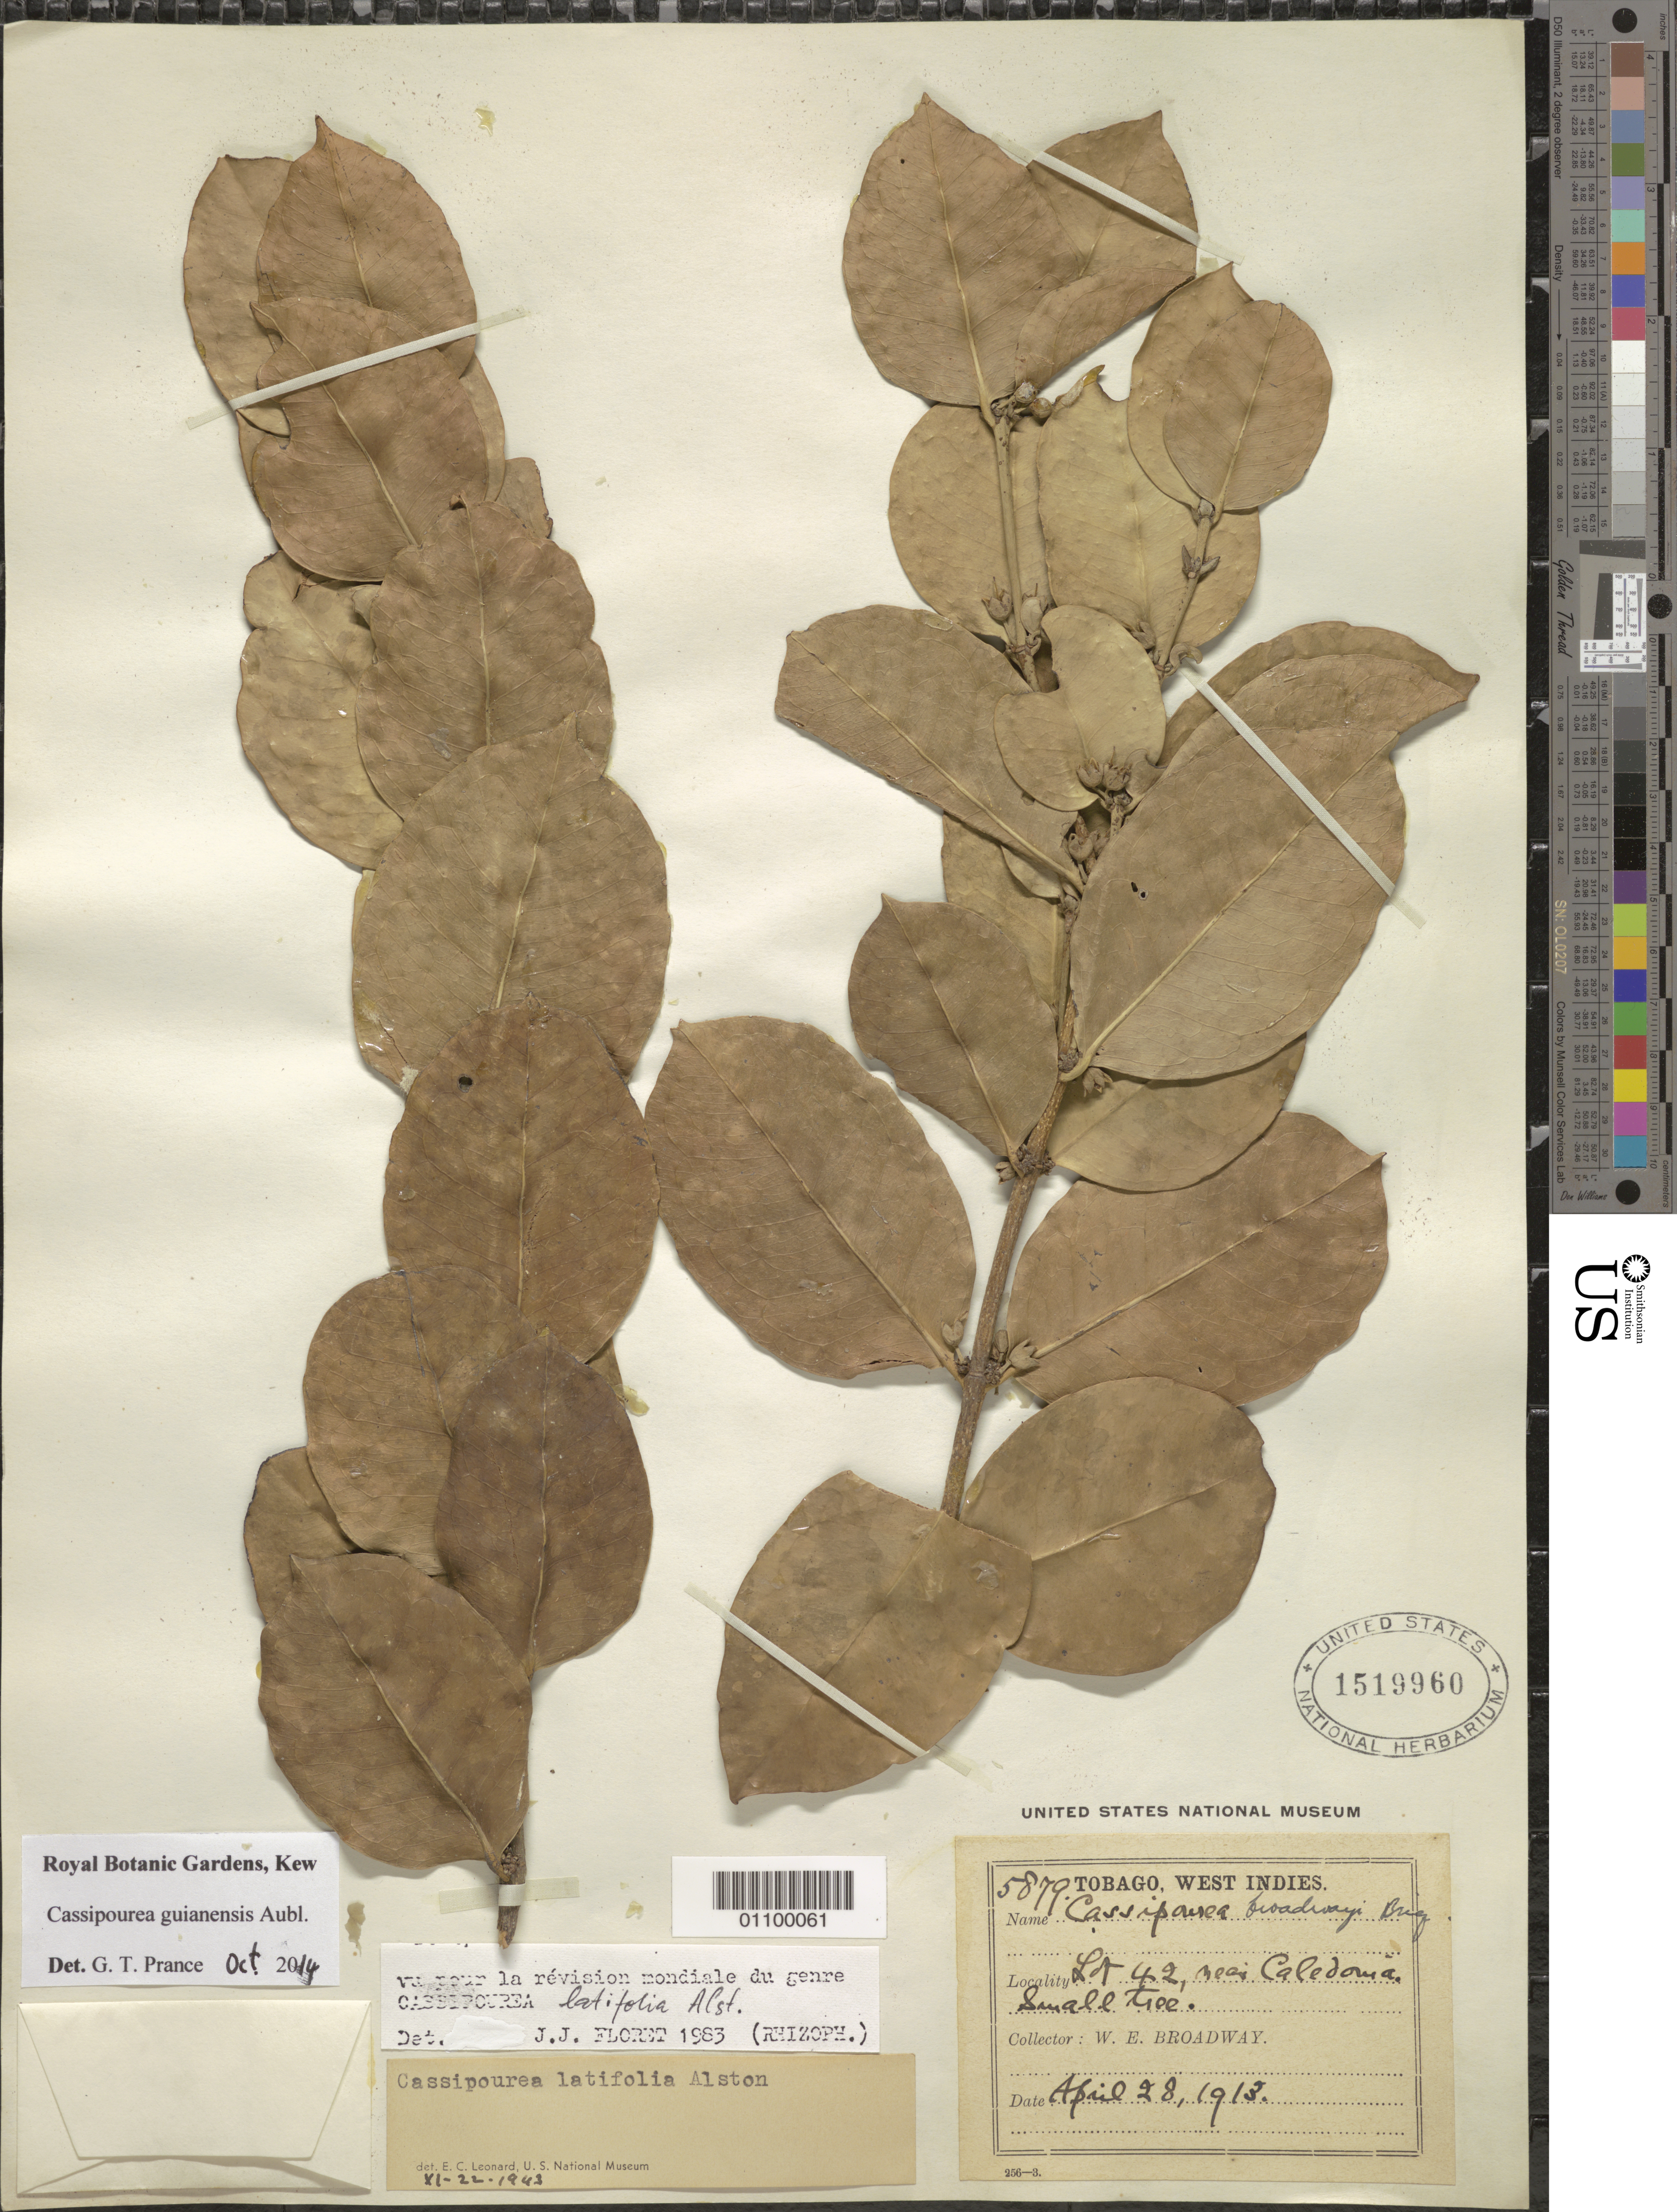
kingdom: Plantae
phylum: Tracheophyta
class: Magnoliopsida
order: Malpighiales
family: Rhizophoraceae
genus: Cassipourea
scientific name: Cassipourea guianensis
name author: Aubl.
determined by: Prance, G. T.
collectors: W. E. Broadway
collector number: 5879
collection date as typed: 28 Apr 1913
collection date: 1913-04-28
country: Trinidad and Tobago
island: Tobago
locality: Lot 42, Caledona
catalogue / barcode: US 1519960